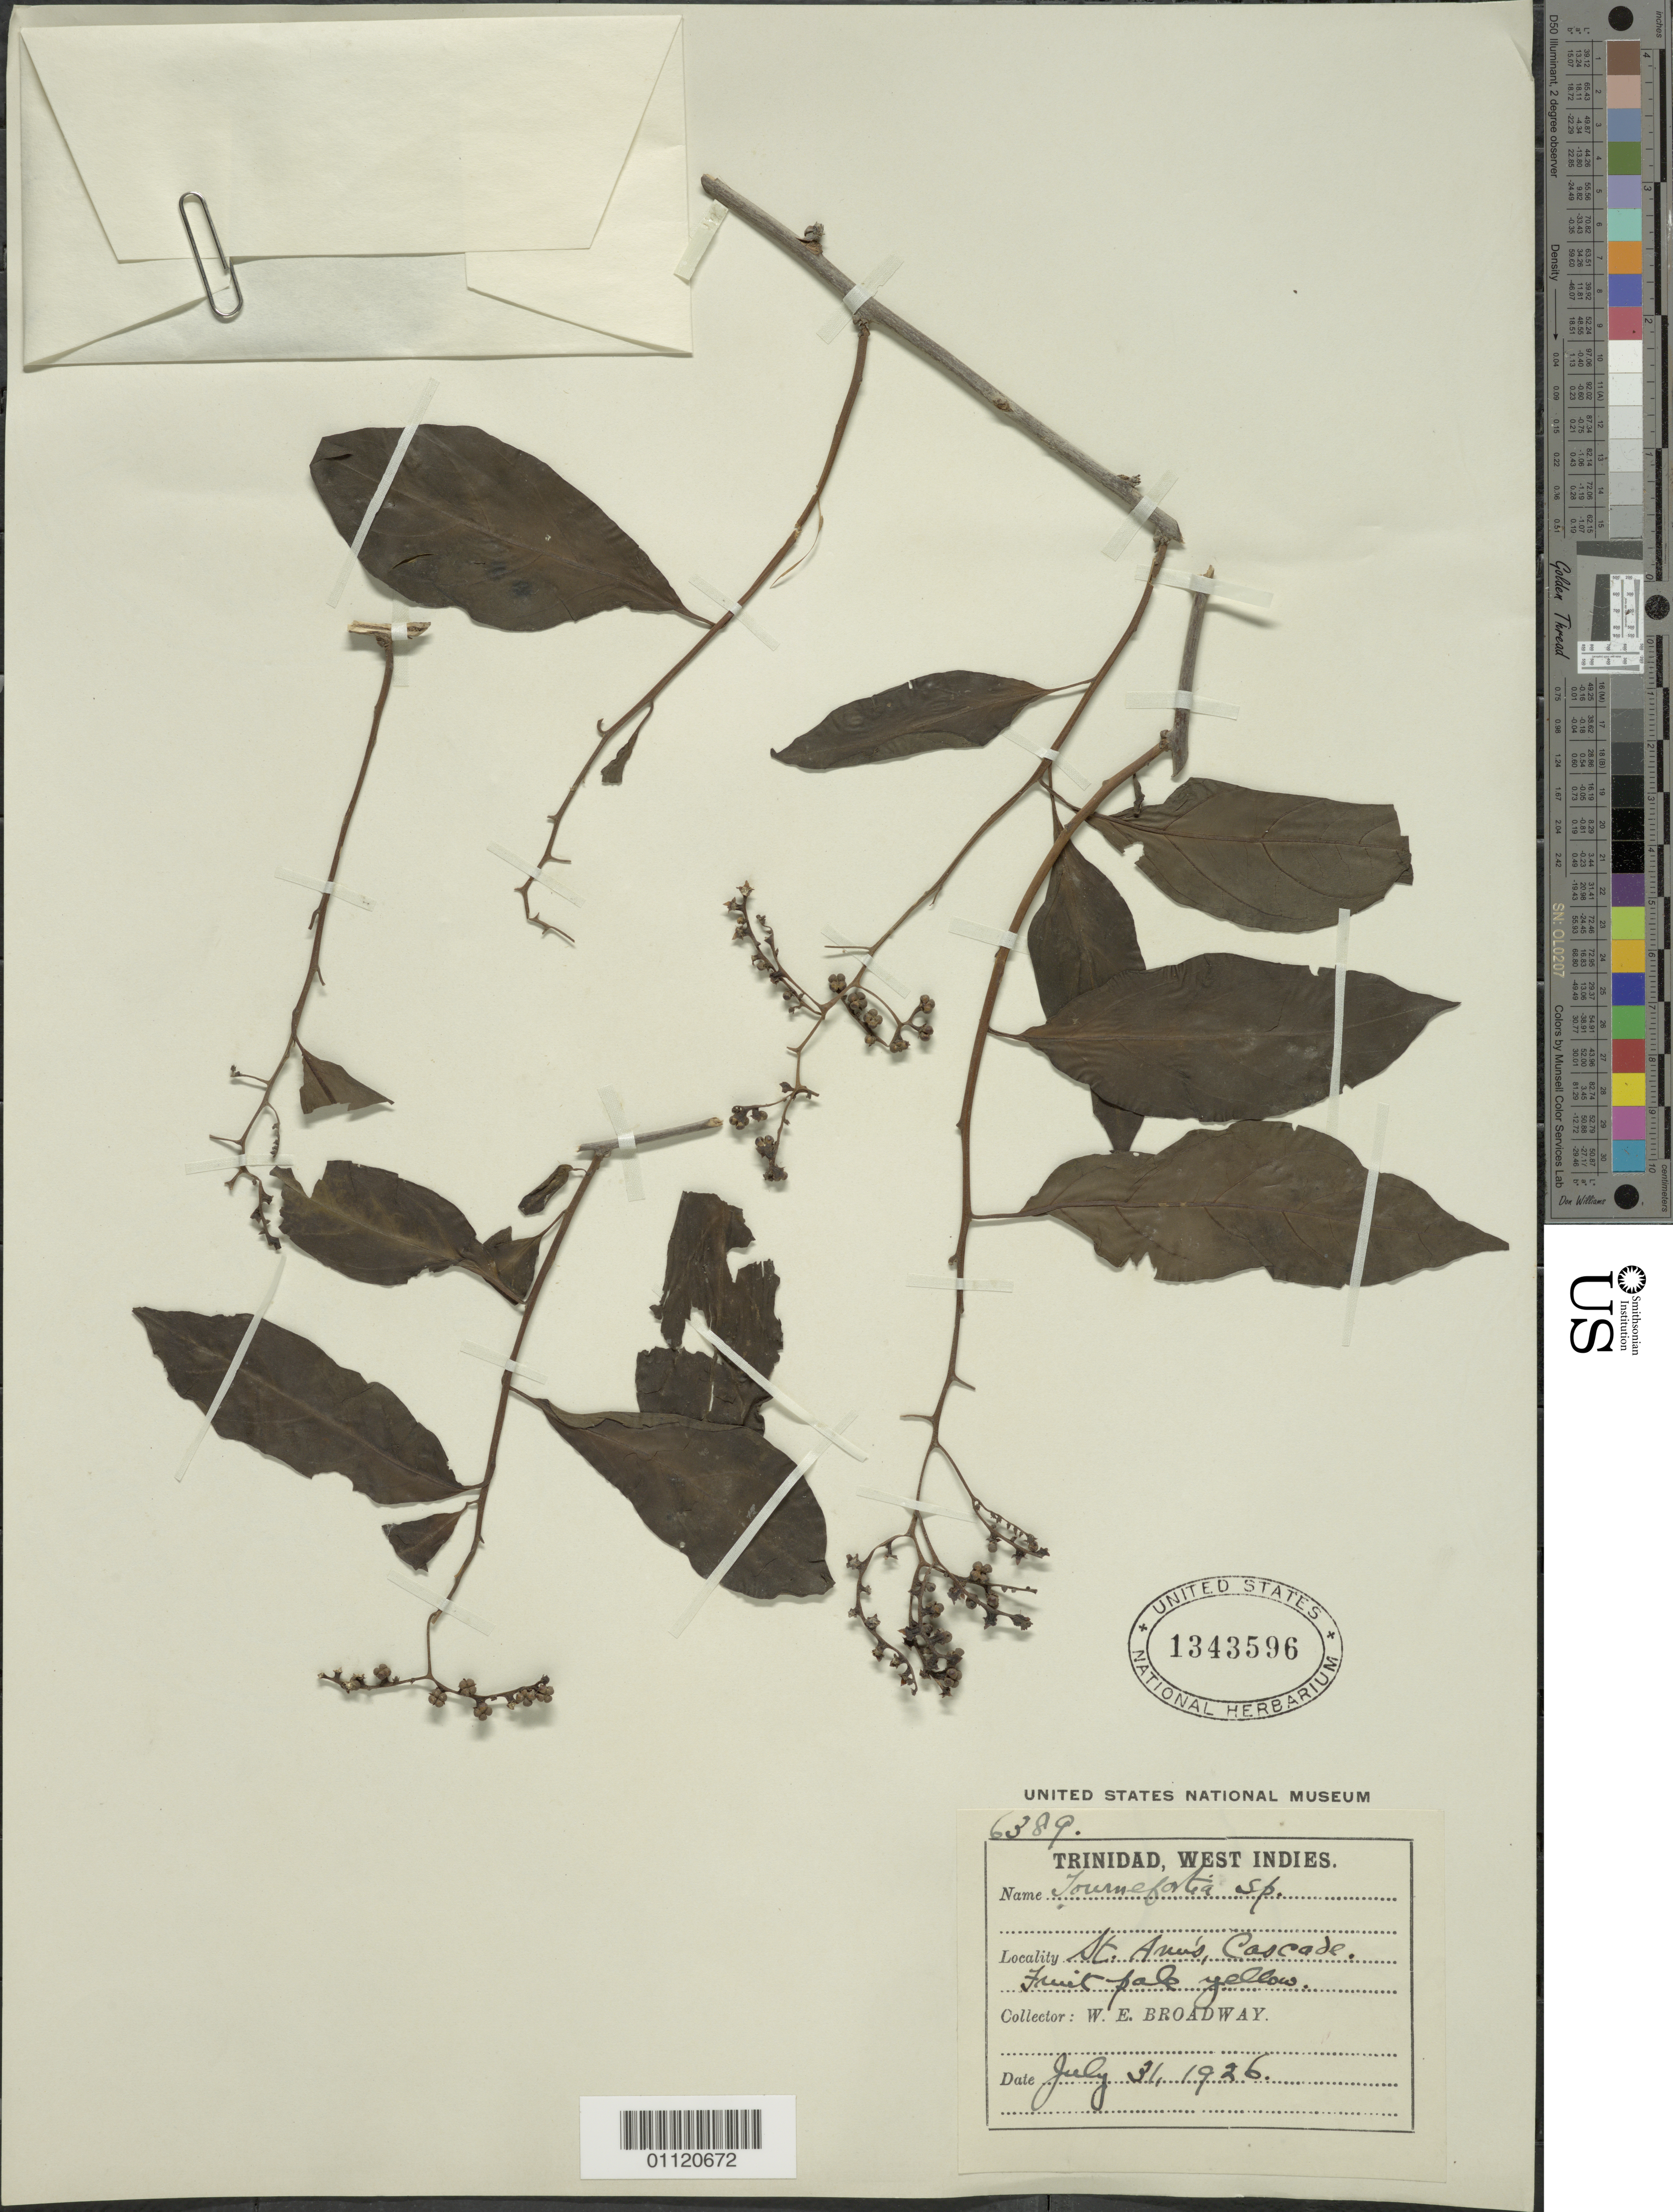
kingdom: Plantae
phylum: Tracheophyta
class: Magnoliopsida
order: Boraginales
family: Heliotropiaceae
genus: Tournefortia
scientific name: Tournefortia volubilis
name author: L.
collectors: W. E. Broadway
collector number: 6389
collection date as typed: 31 Jul 1926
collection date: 1926-07-31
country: Trinidad and Tobago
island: Trinidad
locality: St. Ann's, Cascade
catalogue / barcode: US 1343596